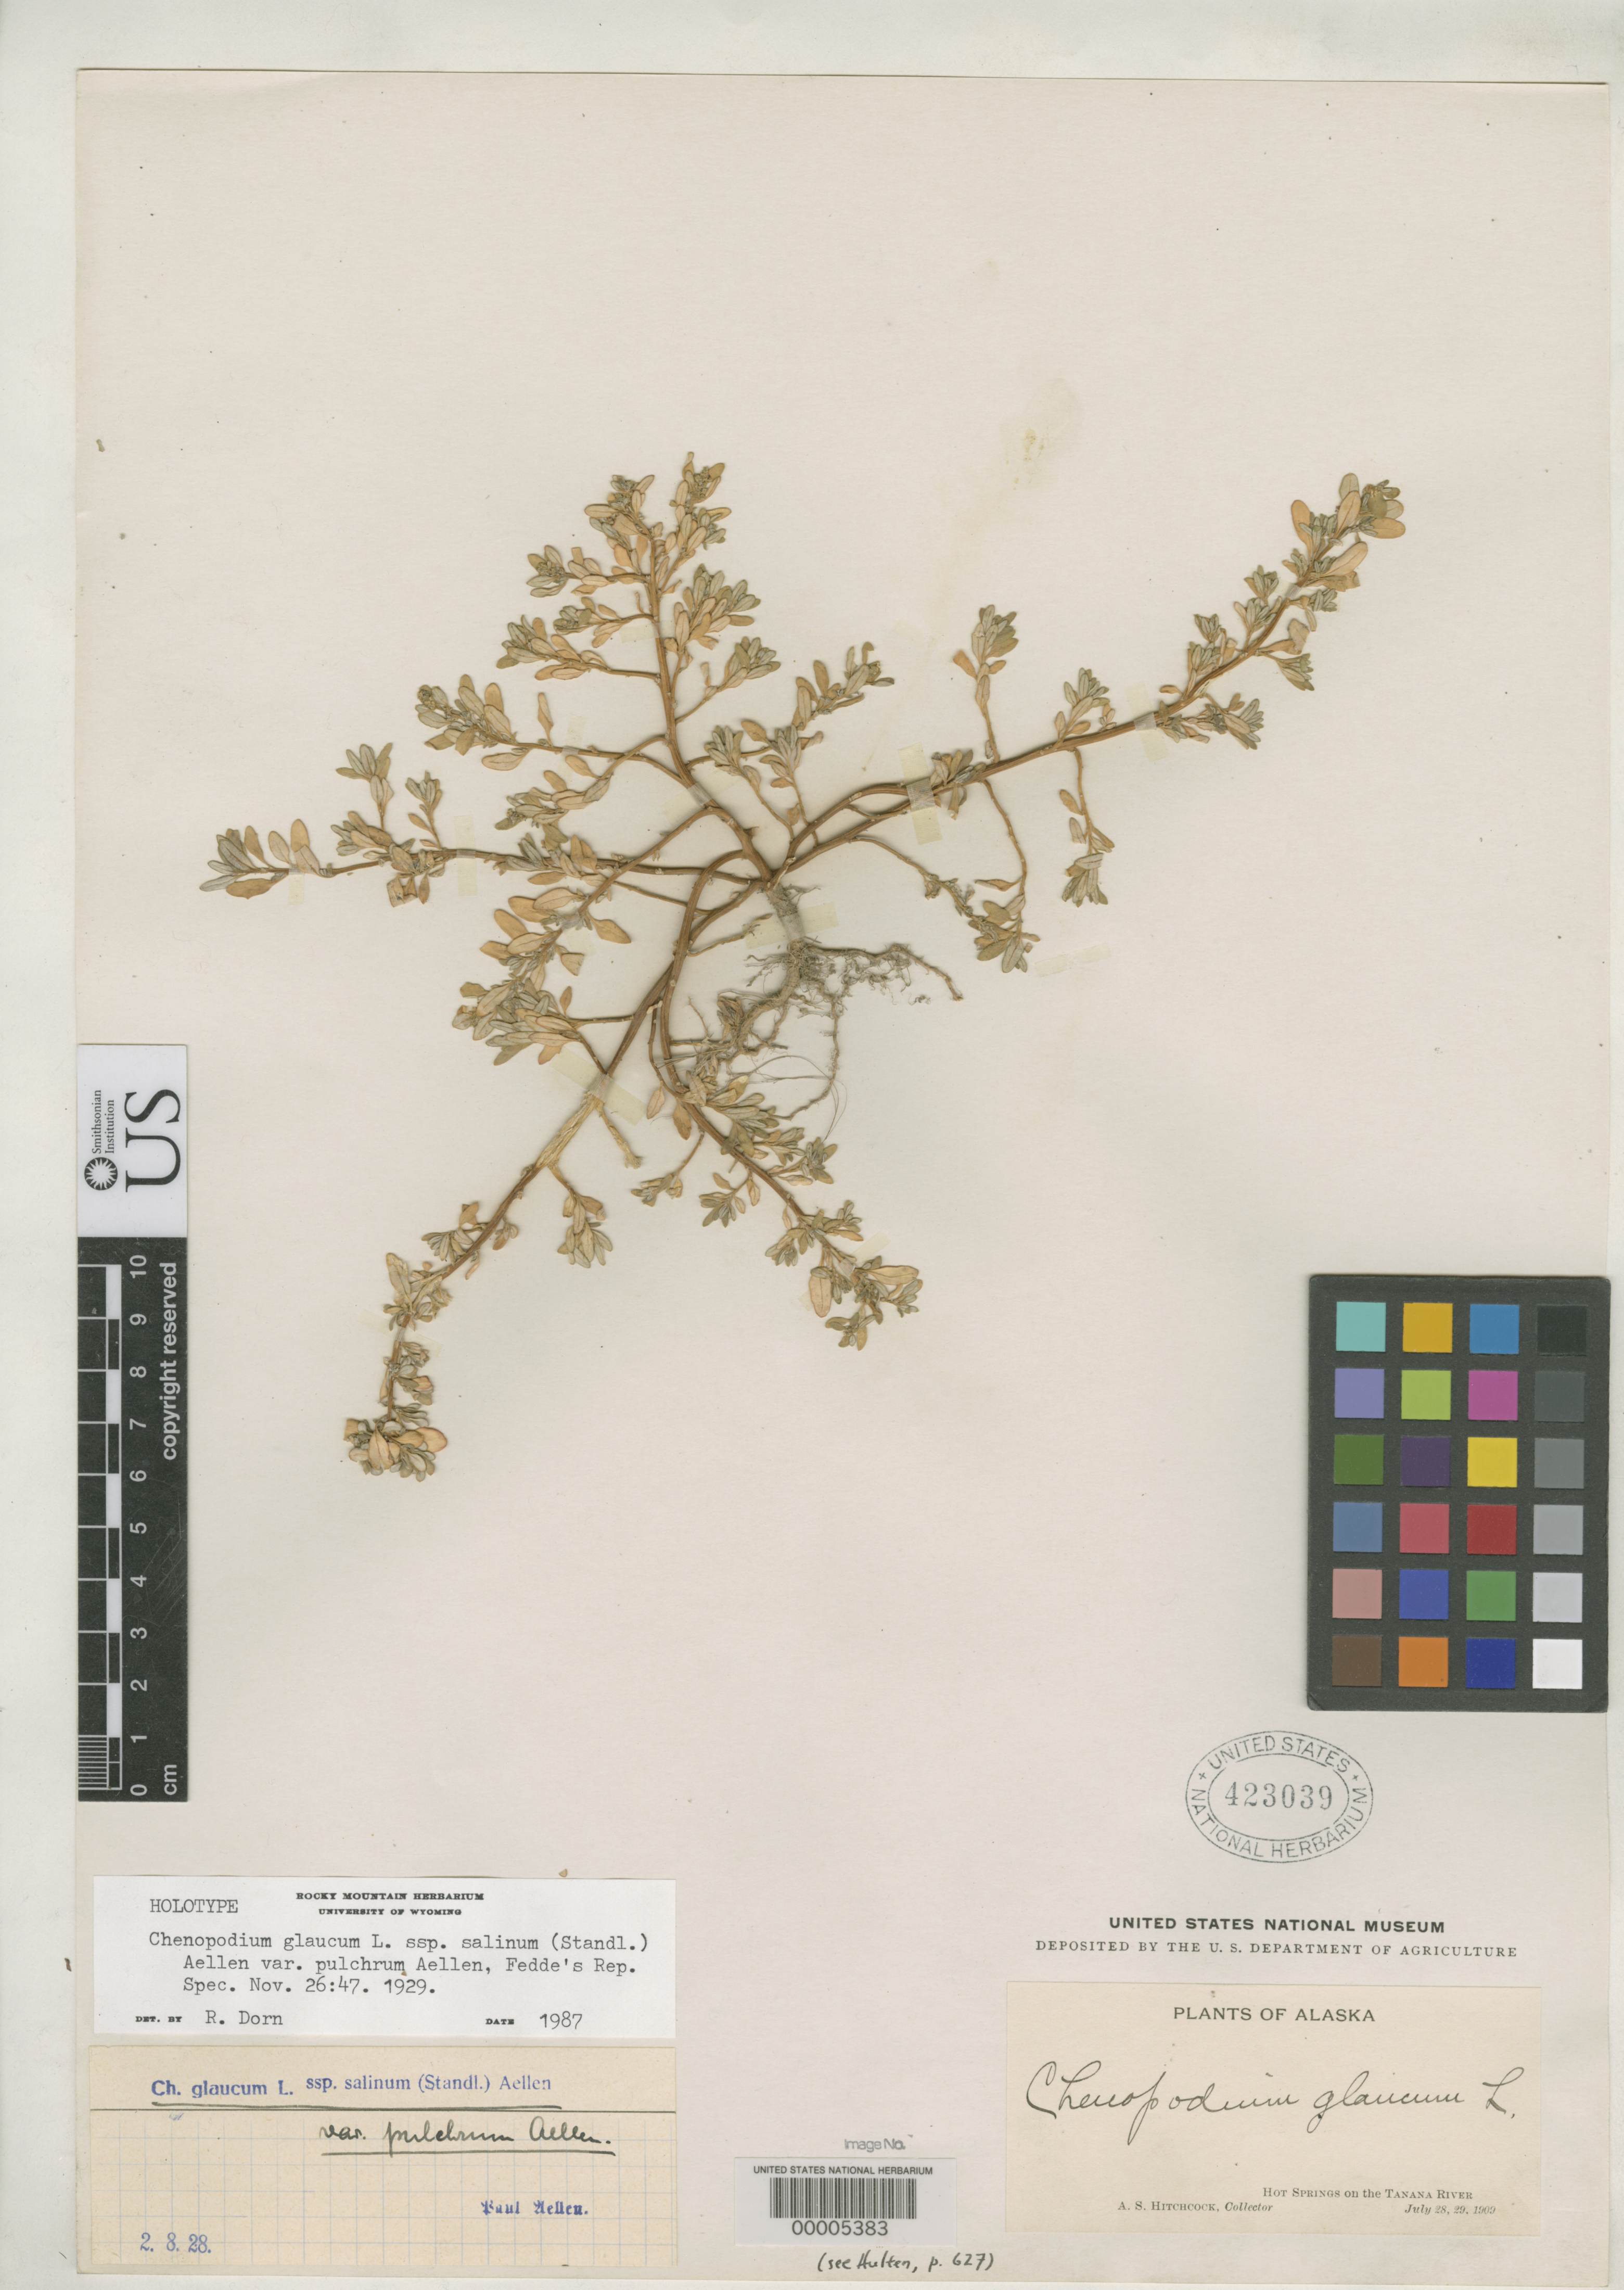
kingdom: Plantae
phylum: Tracheophyta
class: Magnoliopsida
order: Caryophyllales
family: Amaranthaceae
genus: Chenopodium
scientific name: Chenopodium glaucum var. pulchrum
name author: Aellen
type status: Holotype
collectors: A. S. Hitchcock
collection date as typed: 28 Jul 1909 or 29 Jul 1909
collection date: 1909-07-28 or 1909-07-29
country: United States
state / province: Alaska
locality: Hot Springs on the Tenana River.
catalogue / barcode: US 423039